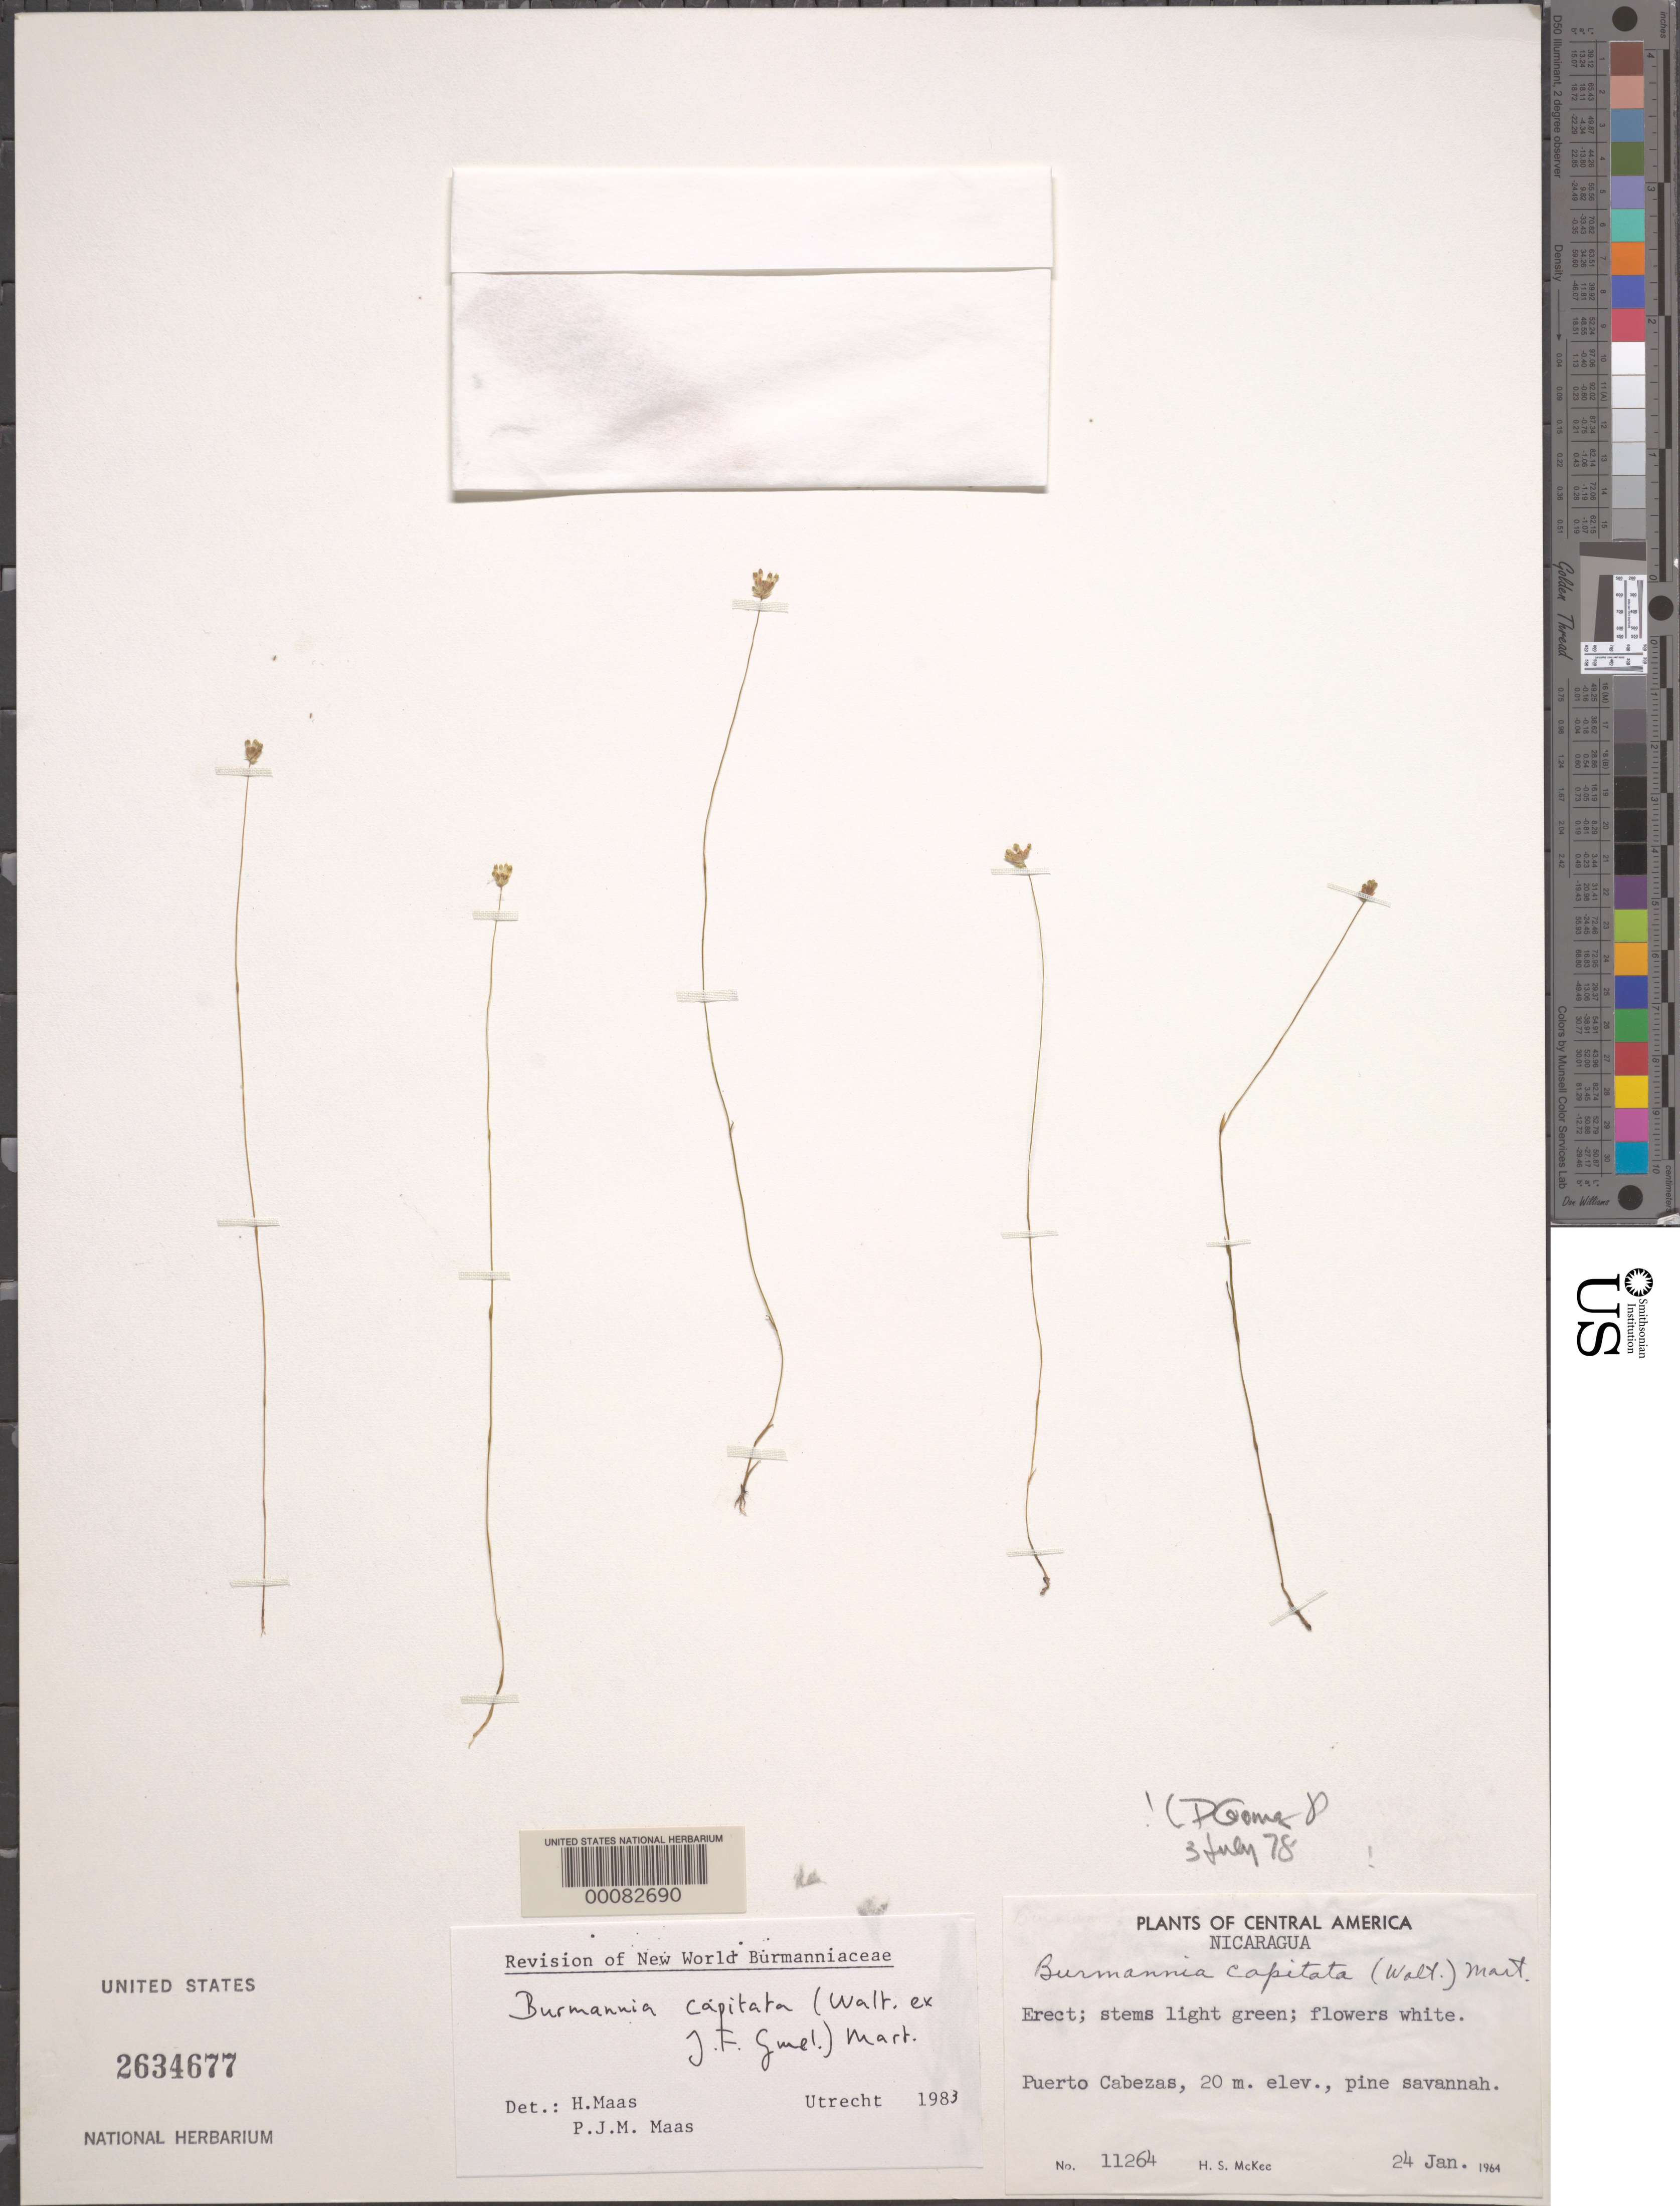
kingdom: Plantae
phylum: Tracheophyta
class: Liliopsida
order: Dioscoreales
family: Burmanniaceae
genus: Burmannia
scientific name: Burmannia capitata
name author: (Walter ex J.F. Gmel.) Mart.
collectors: H. S. McKee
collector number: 11264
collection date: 1964-01-24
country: Nicaragua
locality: Puerto Cabezas.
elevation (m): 20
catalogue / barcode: US 2634677